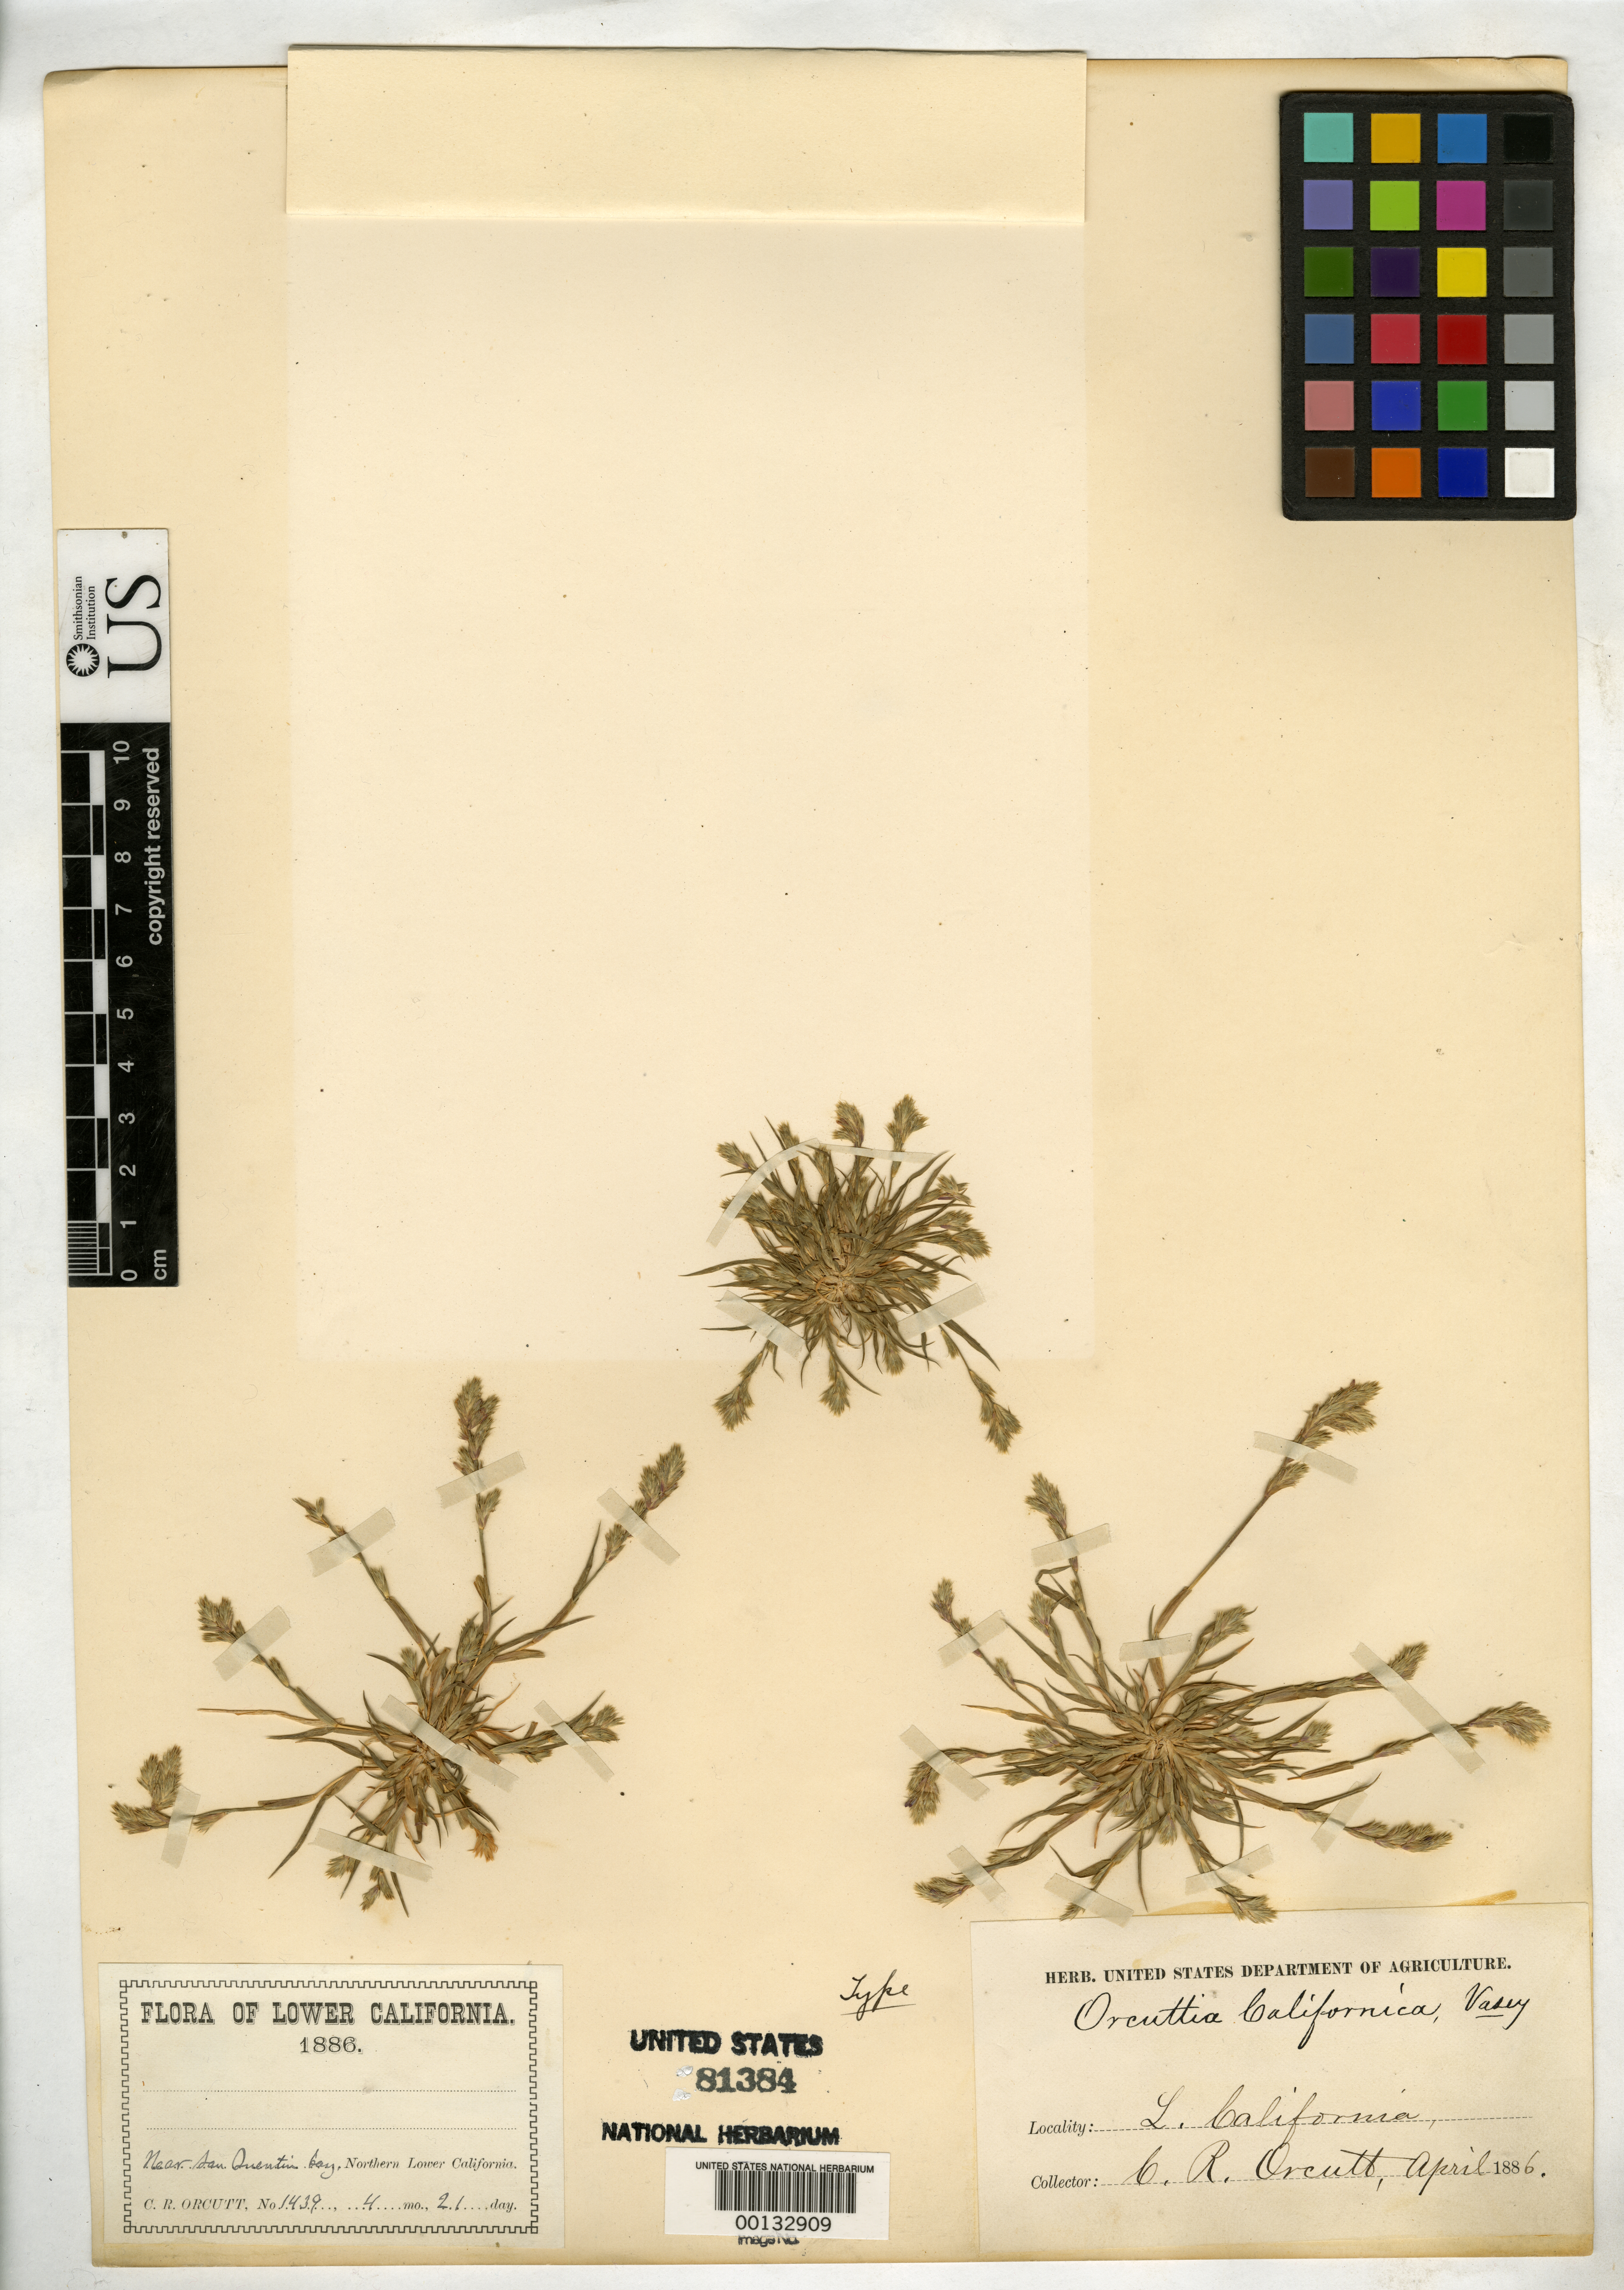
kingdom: Plantae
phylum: Tracheophyta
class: Liliopsida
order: Poales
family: Poaceae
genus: Orcuttia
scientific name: Orcuttia californica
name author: Vasey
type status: Holotype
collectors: C. R. Orcutt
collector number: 1439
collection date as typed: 21 Apr 1886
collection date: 1886-04-21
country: Mexico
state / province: Baja California Norte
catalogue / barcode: US 81384